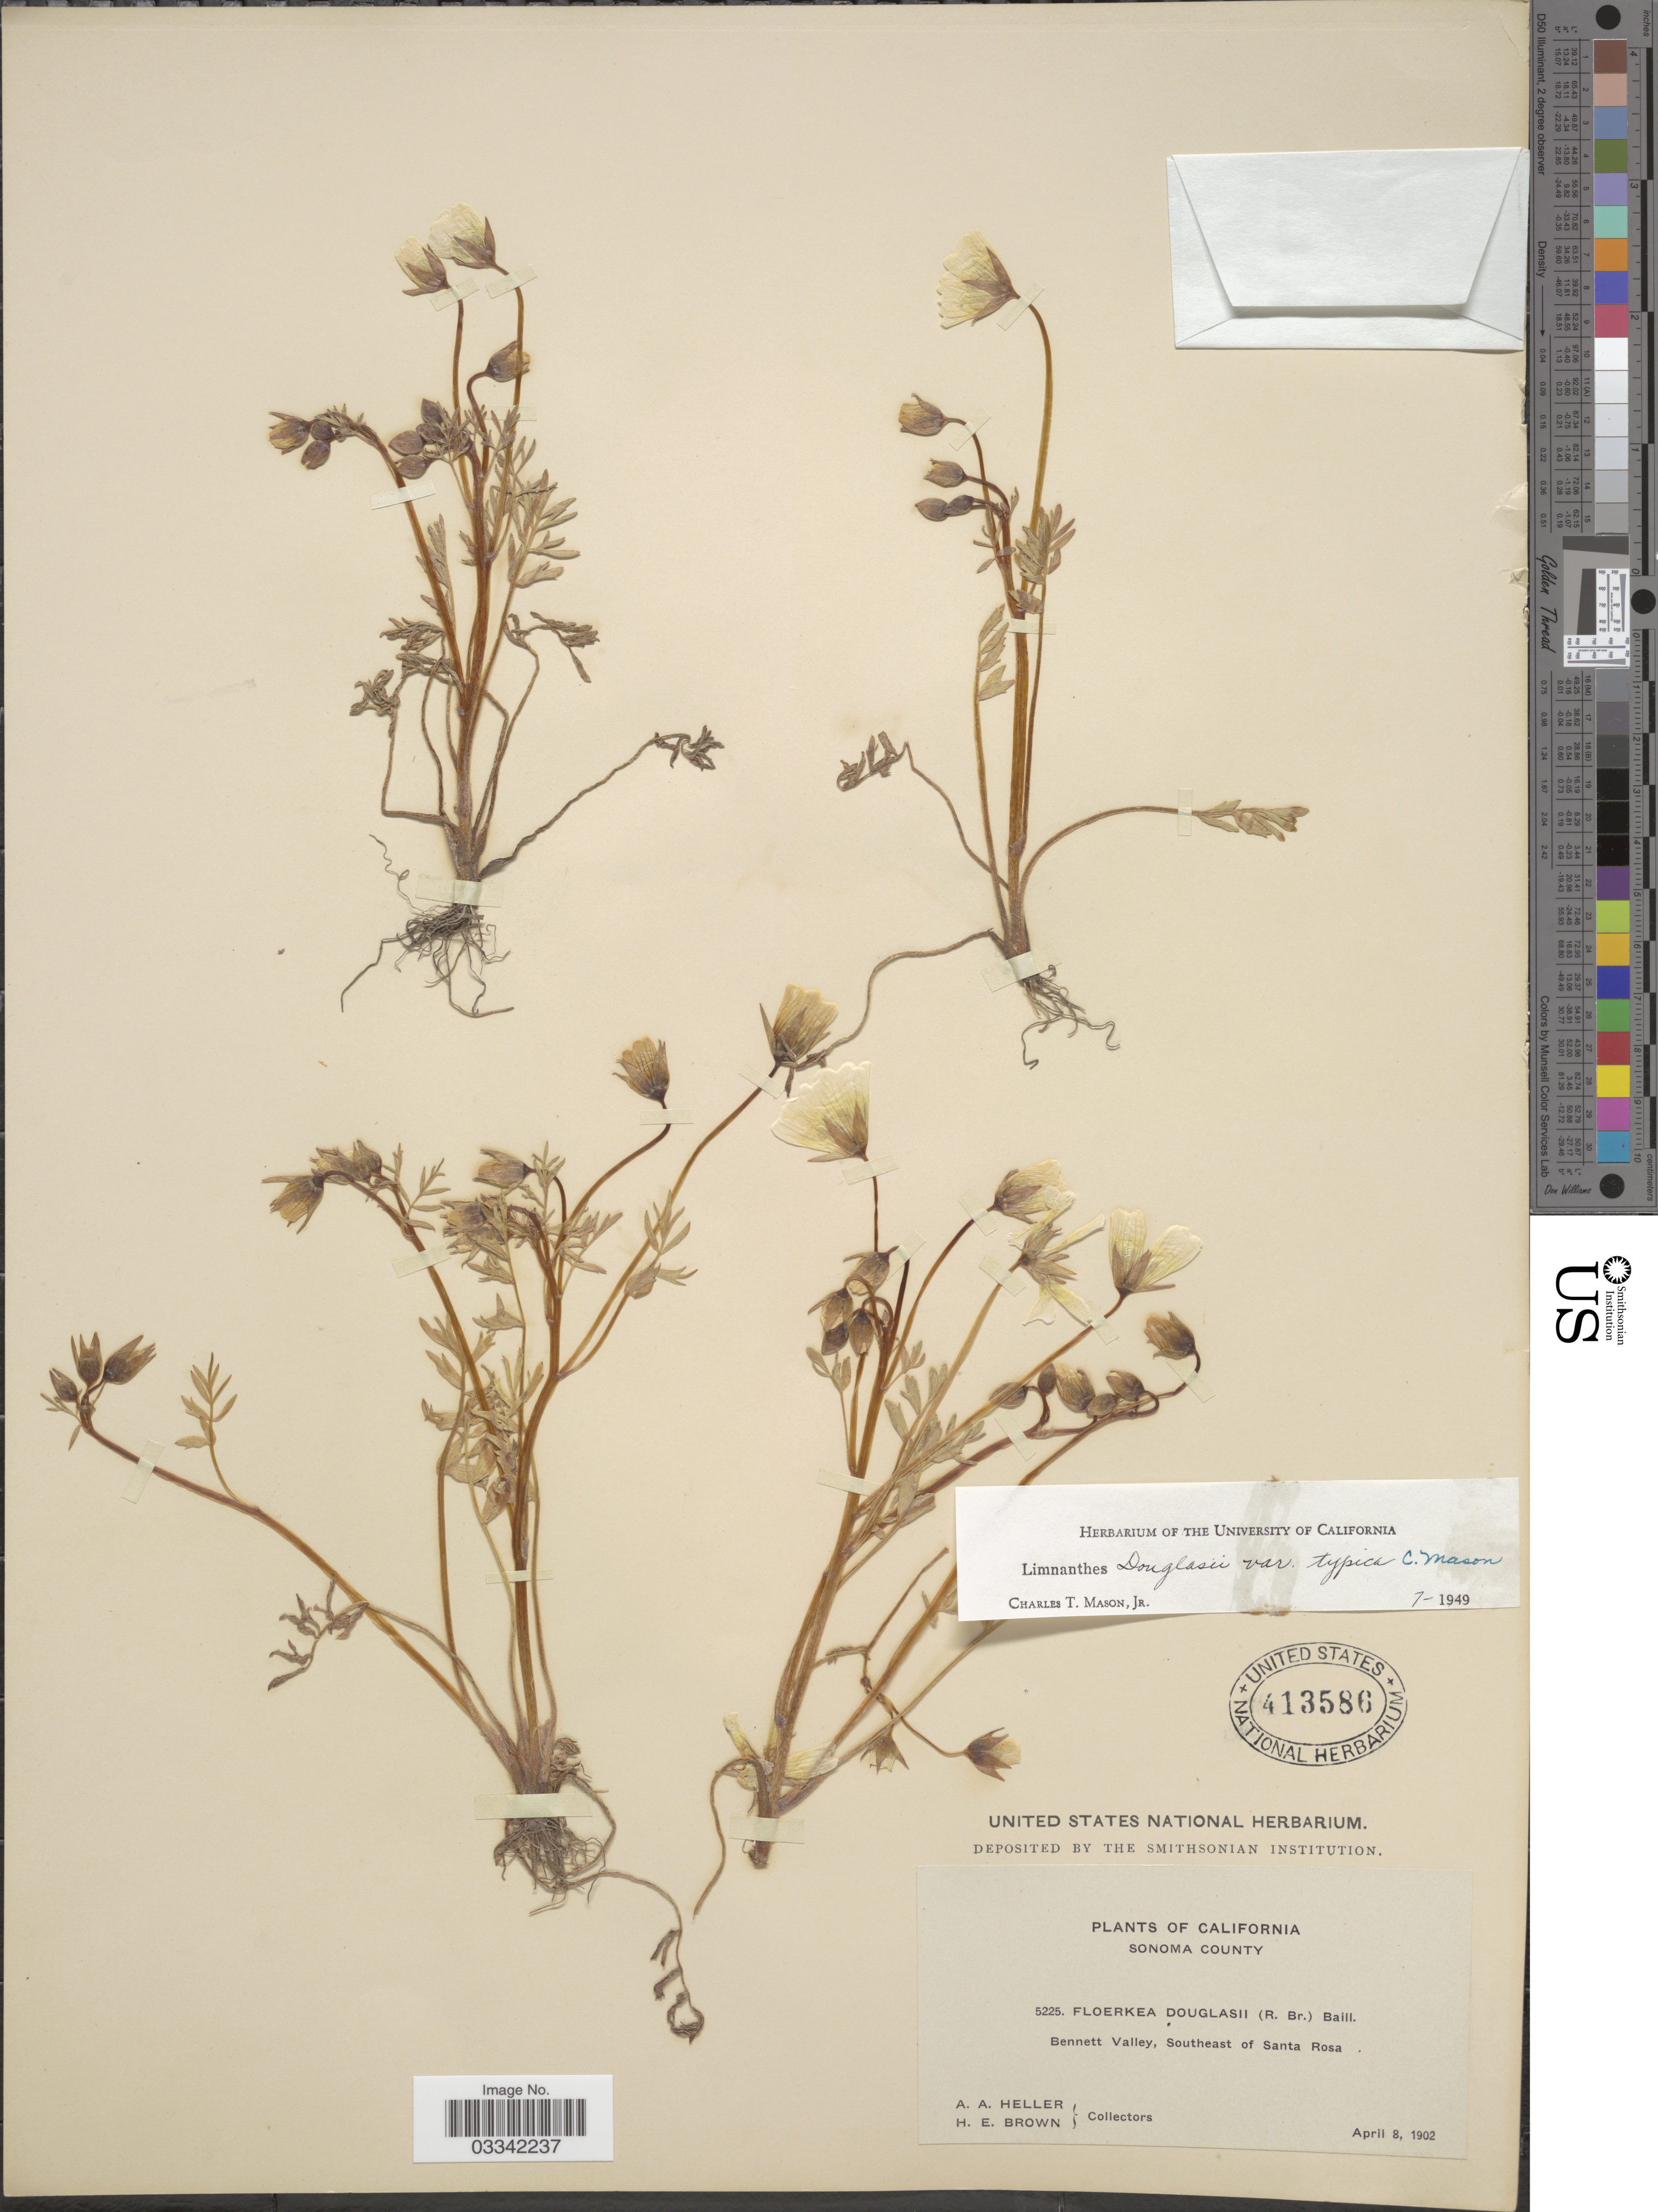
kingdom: Plantae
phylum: Tracheophyta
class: Magnoliopsida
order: Brassicales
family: Limnanthaceae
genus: Limnanthes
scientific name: Limnanthes douglasii var. douglasii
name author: R. Br.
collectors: A. A. Heller & H. E. Brown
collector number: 5225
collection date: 1902-04-08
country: United States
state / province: California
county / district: Sonoma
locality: Sonoma County, Bennett Valley, Southeast of Santa Rosa.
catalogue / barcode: US 413586